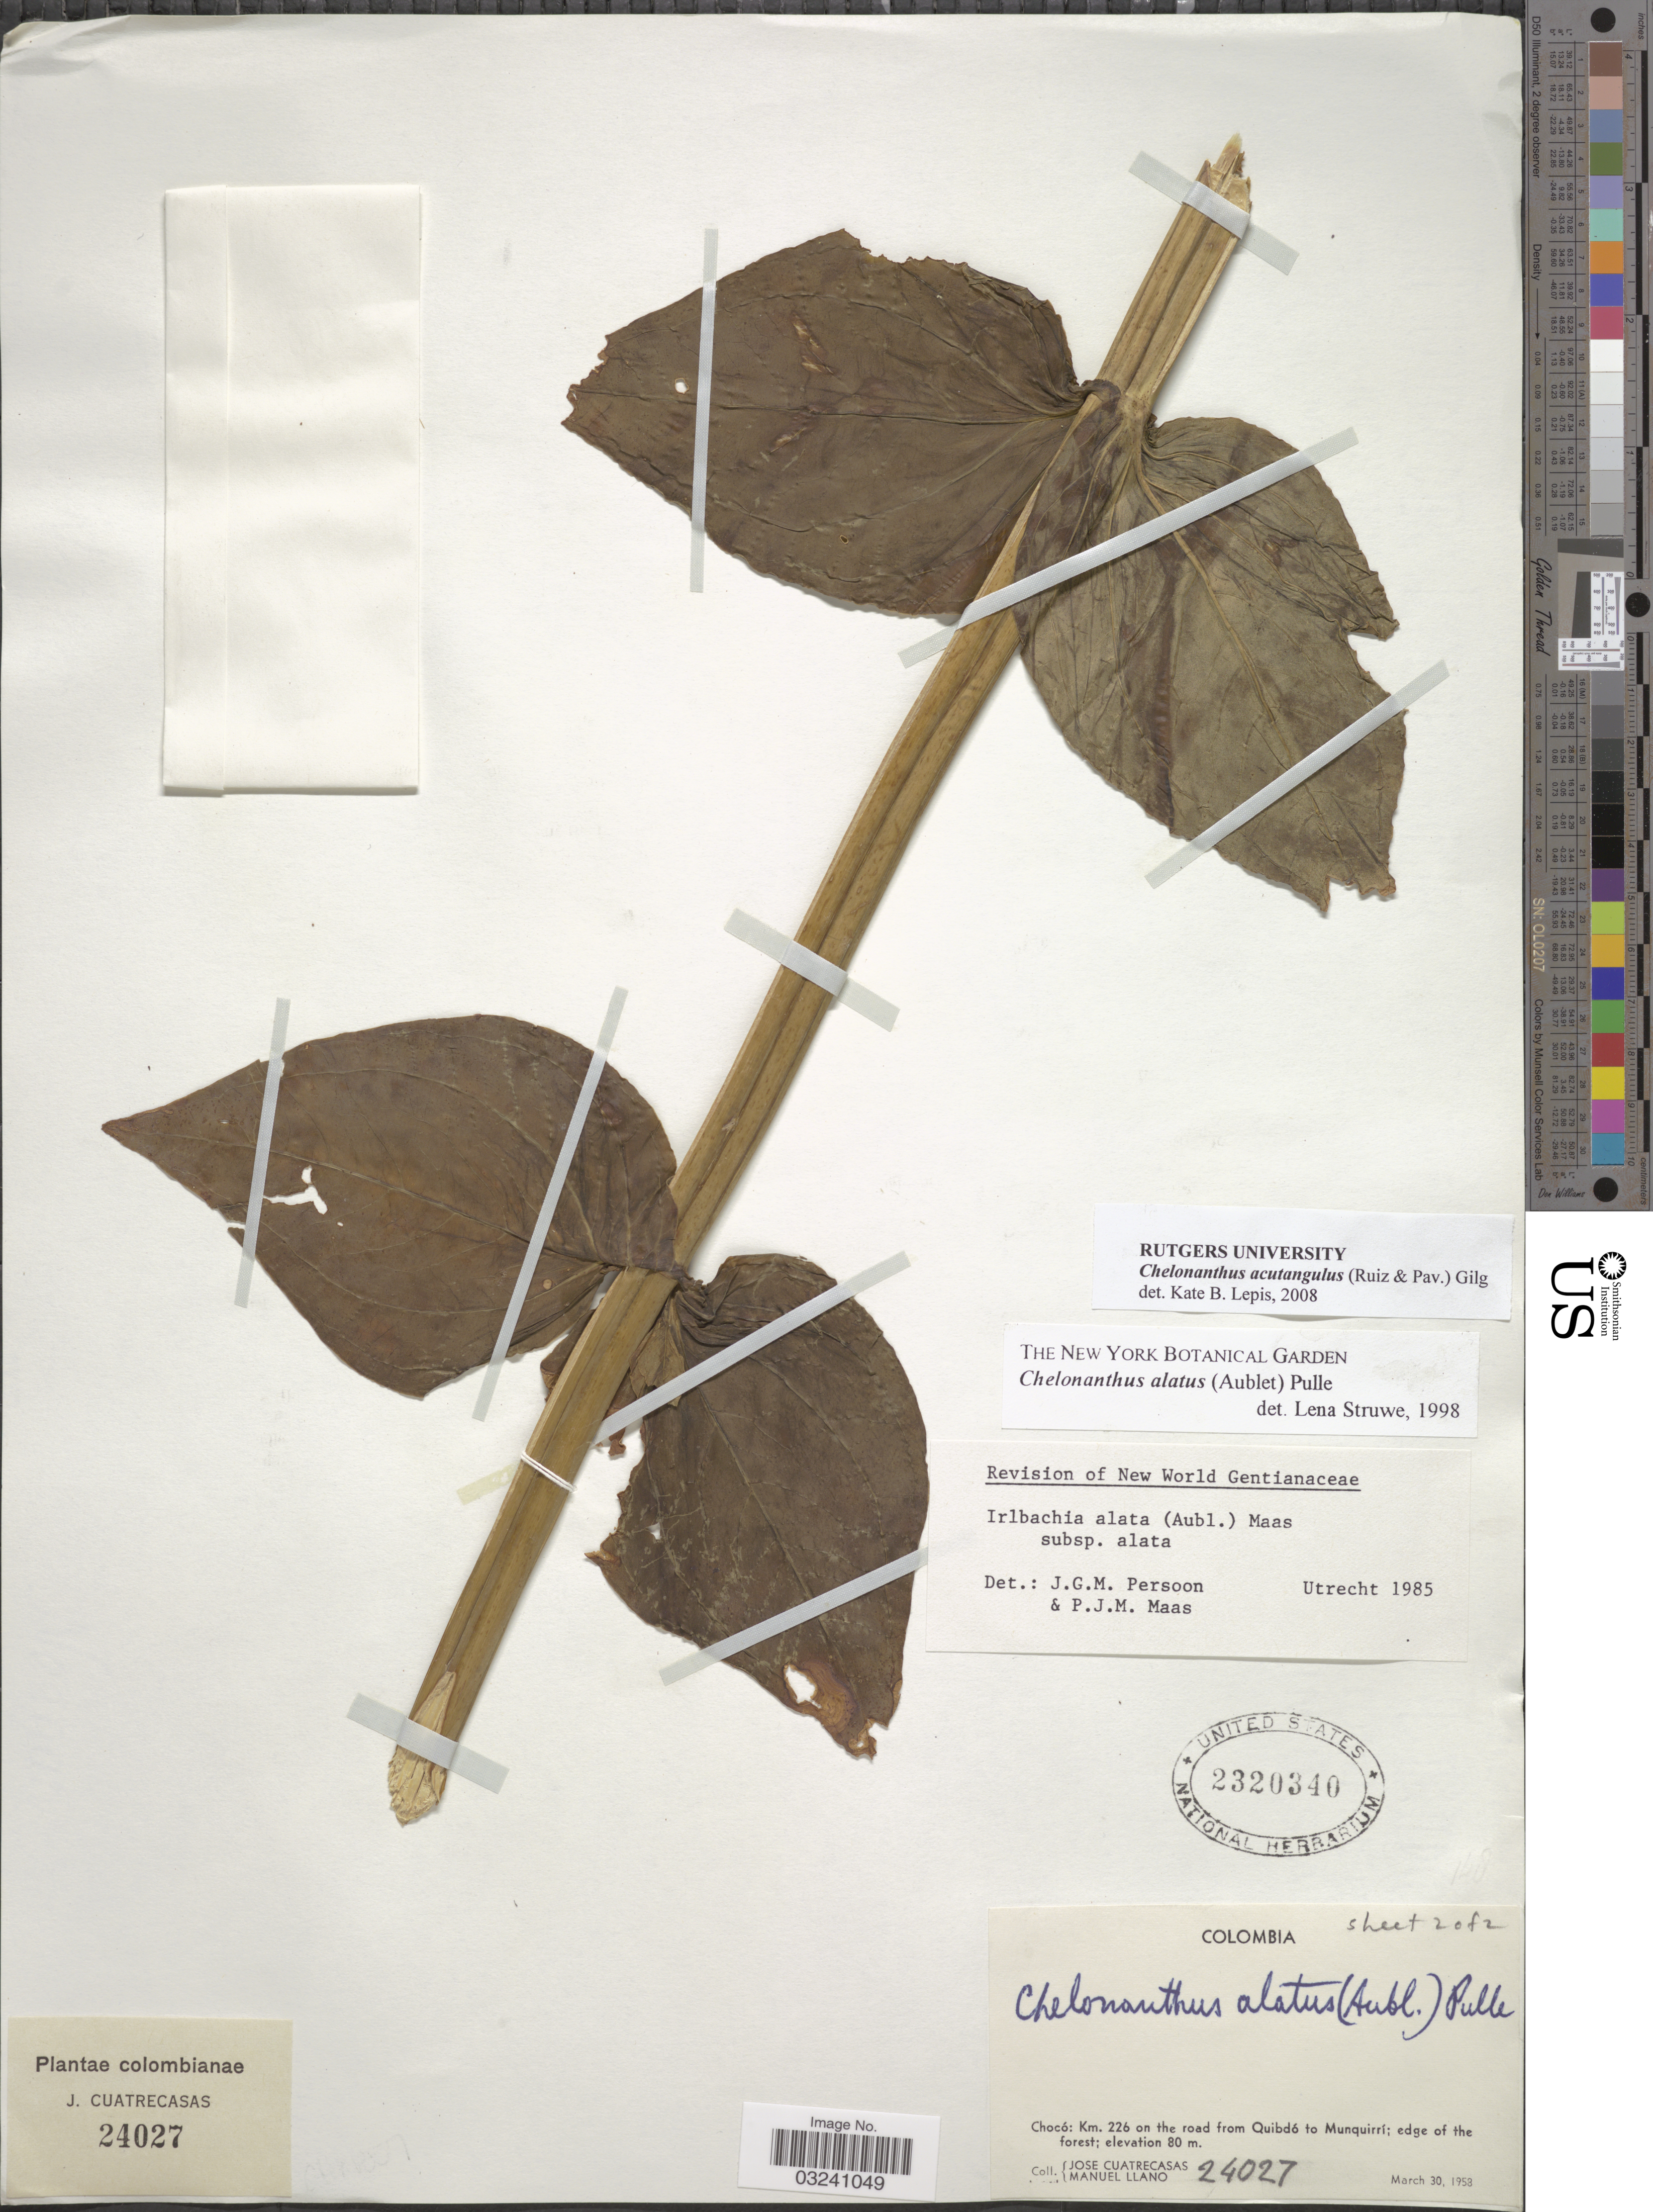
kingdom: Plantae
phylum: Tracheophyta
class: Magnoliopsida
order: Gentianales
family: Gentianaceae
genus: Chelonanthus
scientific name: Chelonanthus acutangulus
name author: (Ruiz & Pav.) Gilg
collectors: J. Cuatrecasas & M. Llano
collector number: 24027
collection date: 1958-03-30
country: Colombia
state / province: Chocó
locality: Km. 226 on the road from Quibdó to Munquirrí.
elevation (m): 80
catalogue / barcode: US 2320340